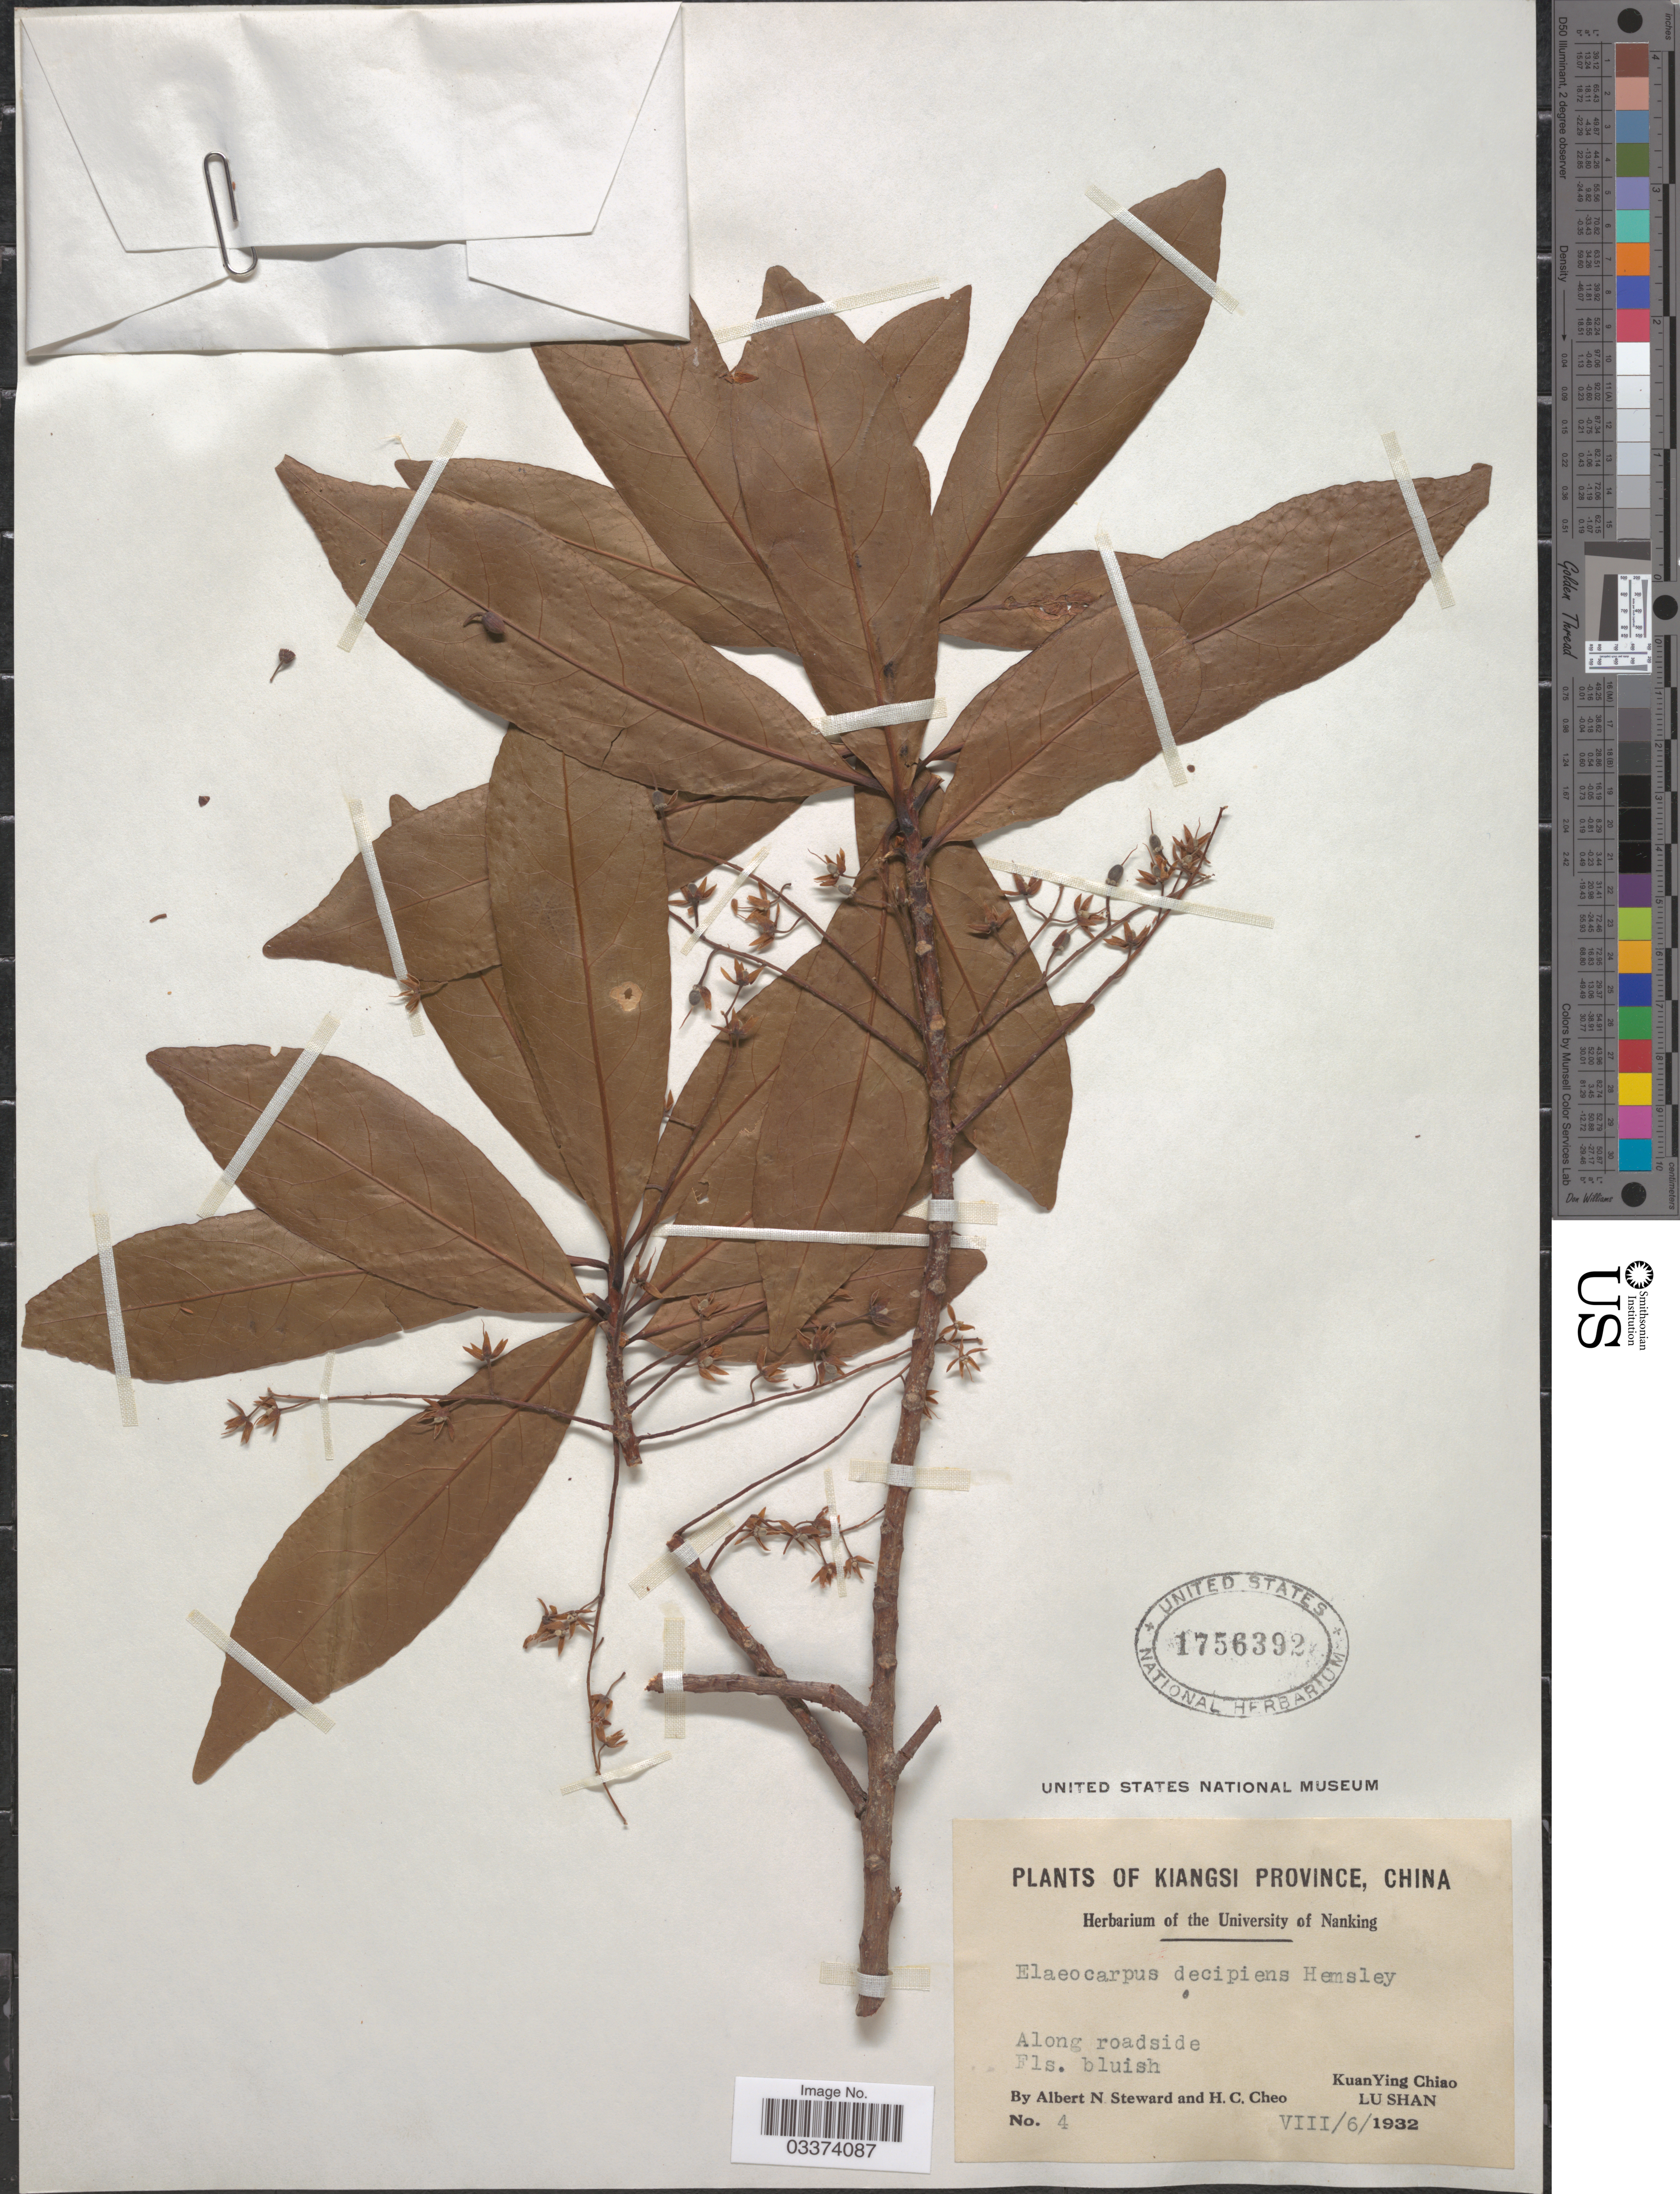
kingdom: Plantae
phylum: Tracheophyta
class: Magnoliopsida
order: Oxalidales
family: Elaeocarpaceae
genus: Elaeocarpus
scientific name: Elaeocarpus decipiens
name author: F.B. Forbes & Hemsl.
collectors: A. N. Steward & H. Cheo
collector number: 4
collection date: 1932-08-06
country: China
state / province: Jiangxi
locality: Kiangsi Province. KuanYing Chiao, Lu Shan.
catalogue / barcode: US 1756392